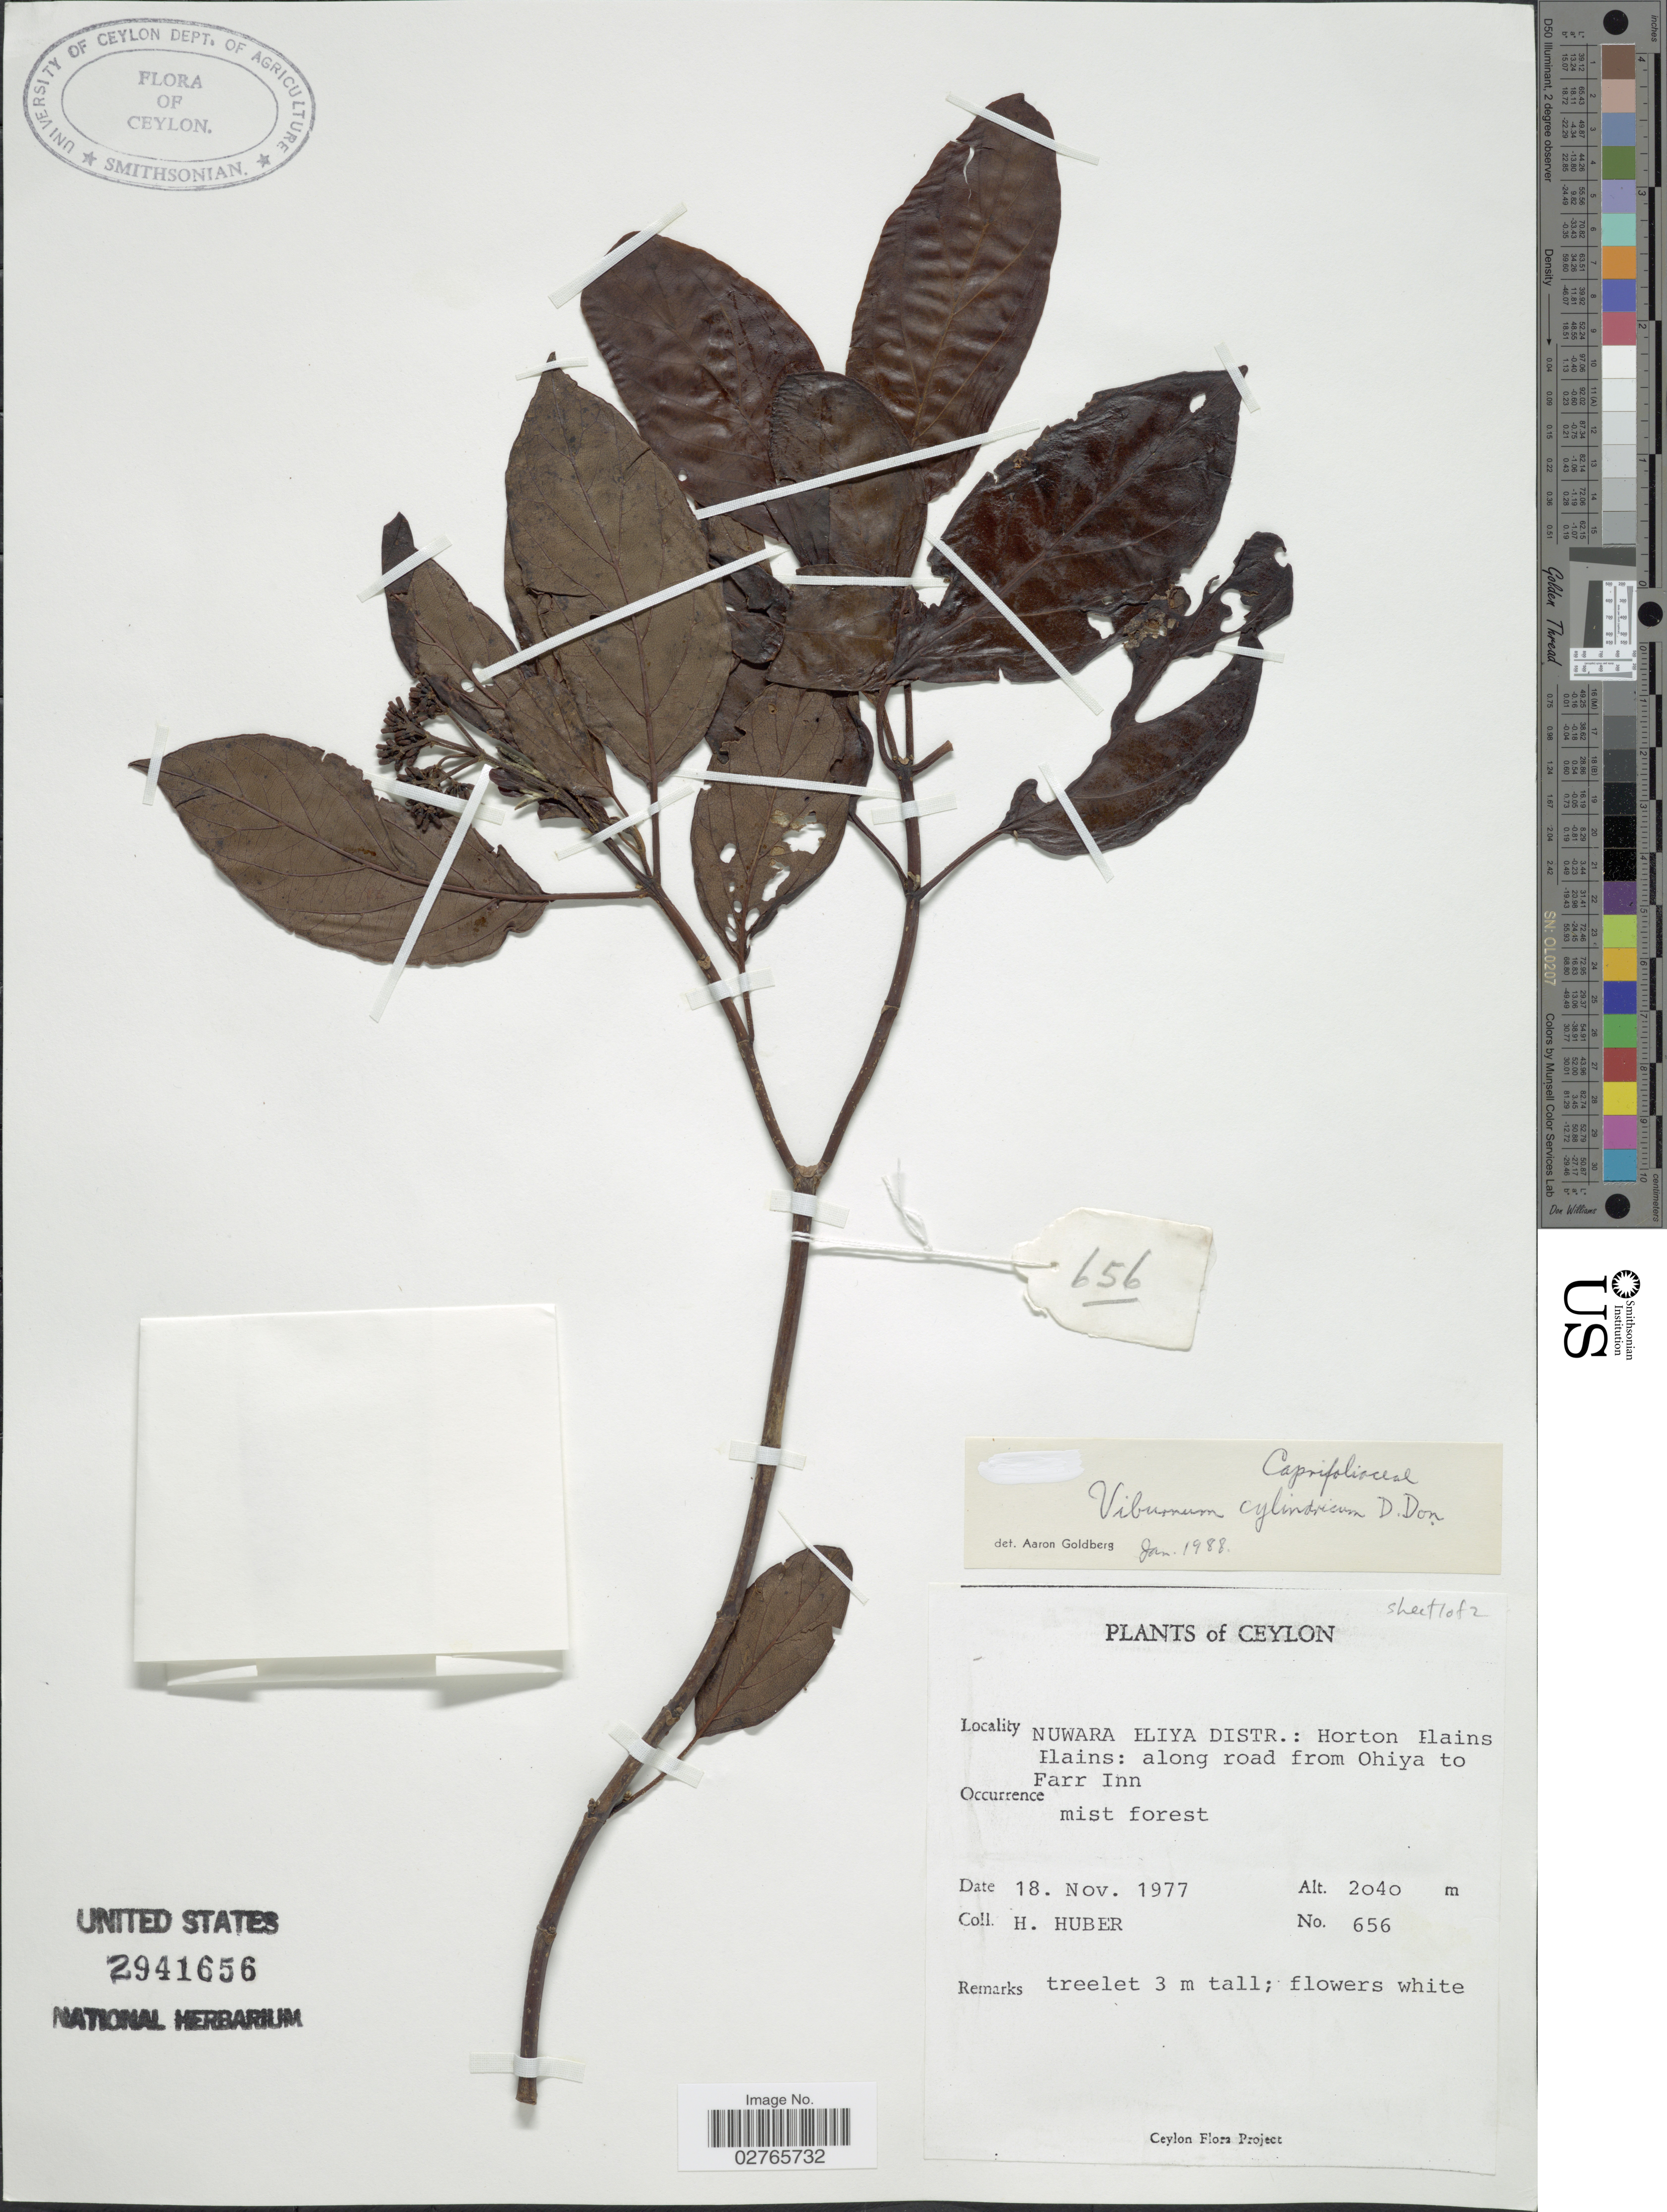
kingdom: Plantae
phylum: Tracheophyta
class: Magnoliopsida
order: Dipsacales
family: Viburnaceae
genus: Viburnum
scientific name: Viburnum cylindricum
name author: Buch.-Ham.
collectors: H. Huber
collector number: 656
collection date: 1977-11-18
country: Sri Lanka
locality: Ceylon. Nuwara Eliya Distr.: Horton Plains: along road from Ohiya to Farr Inn.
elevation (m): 2040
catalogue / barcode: US 2941656